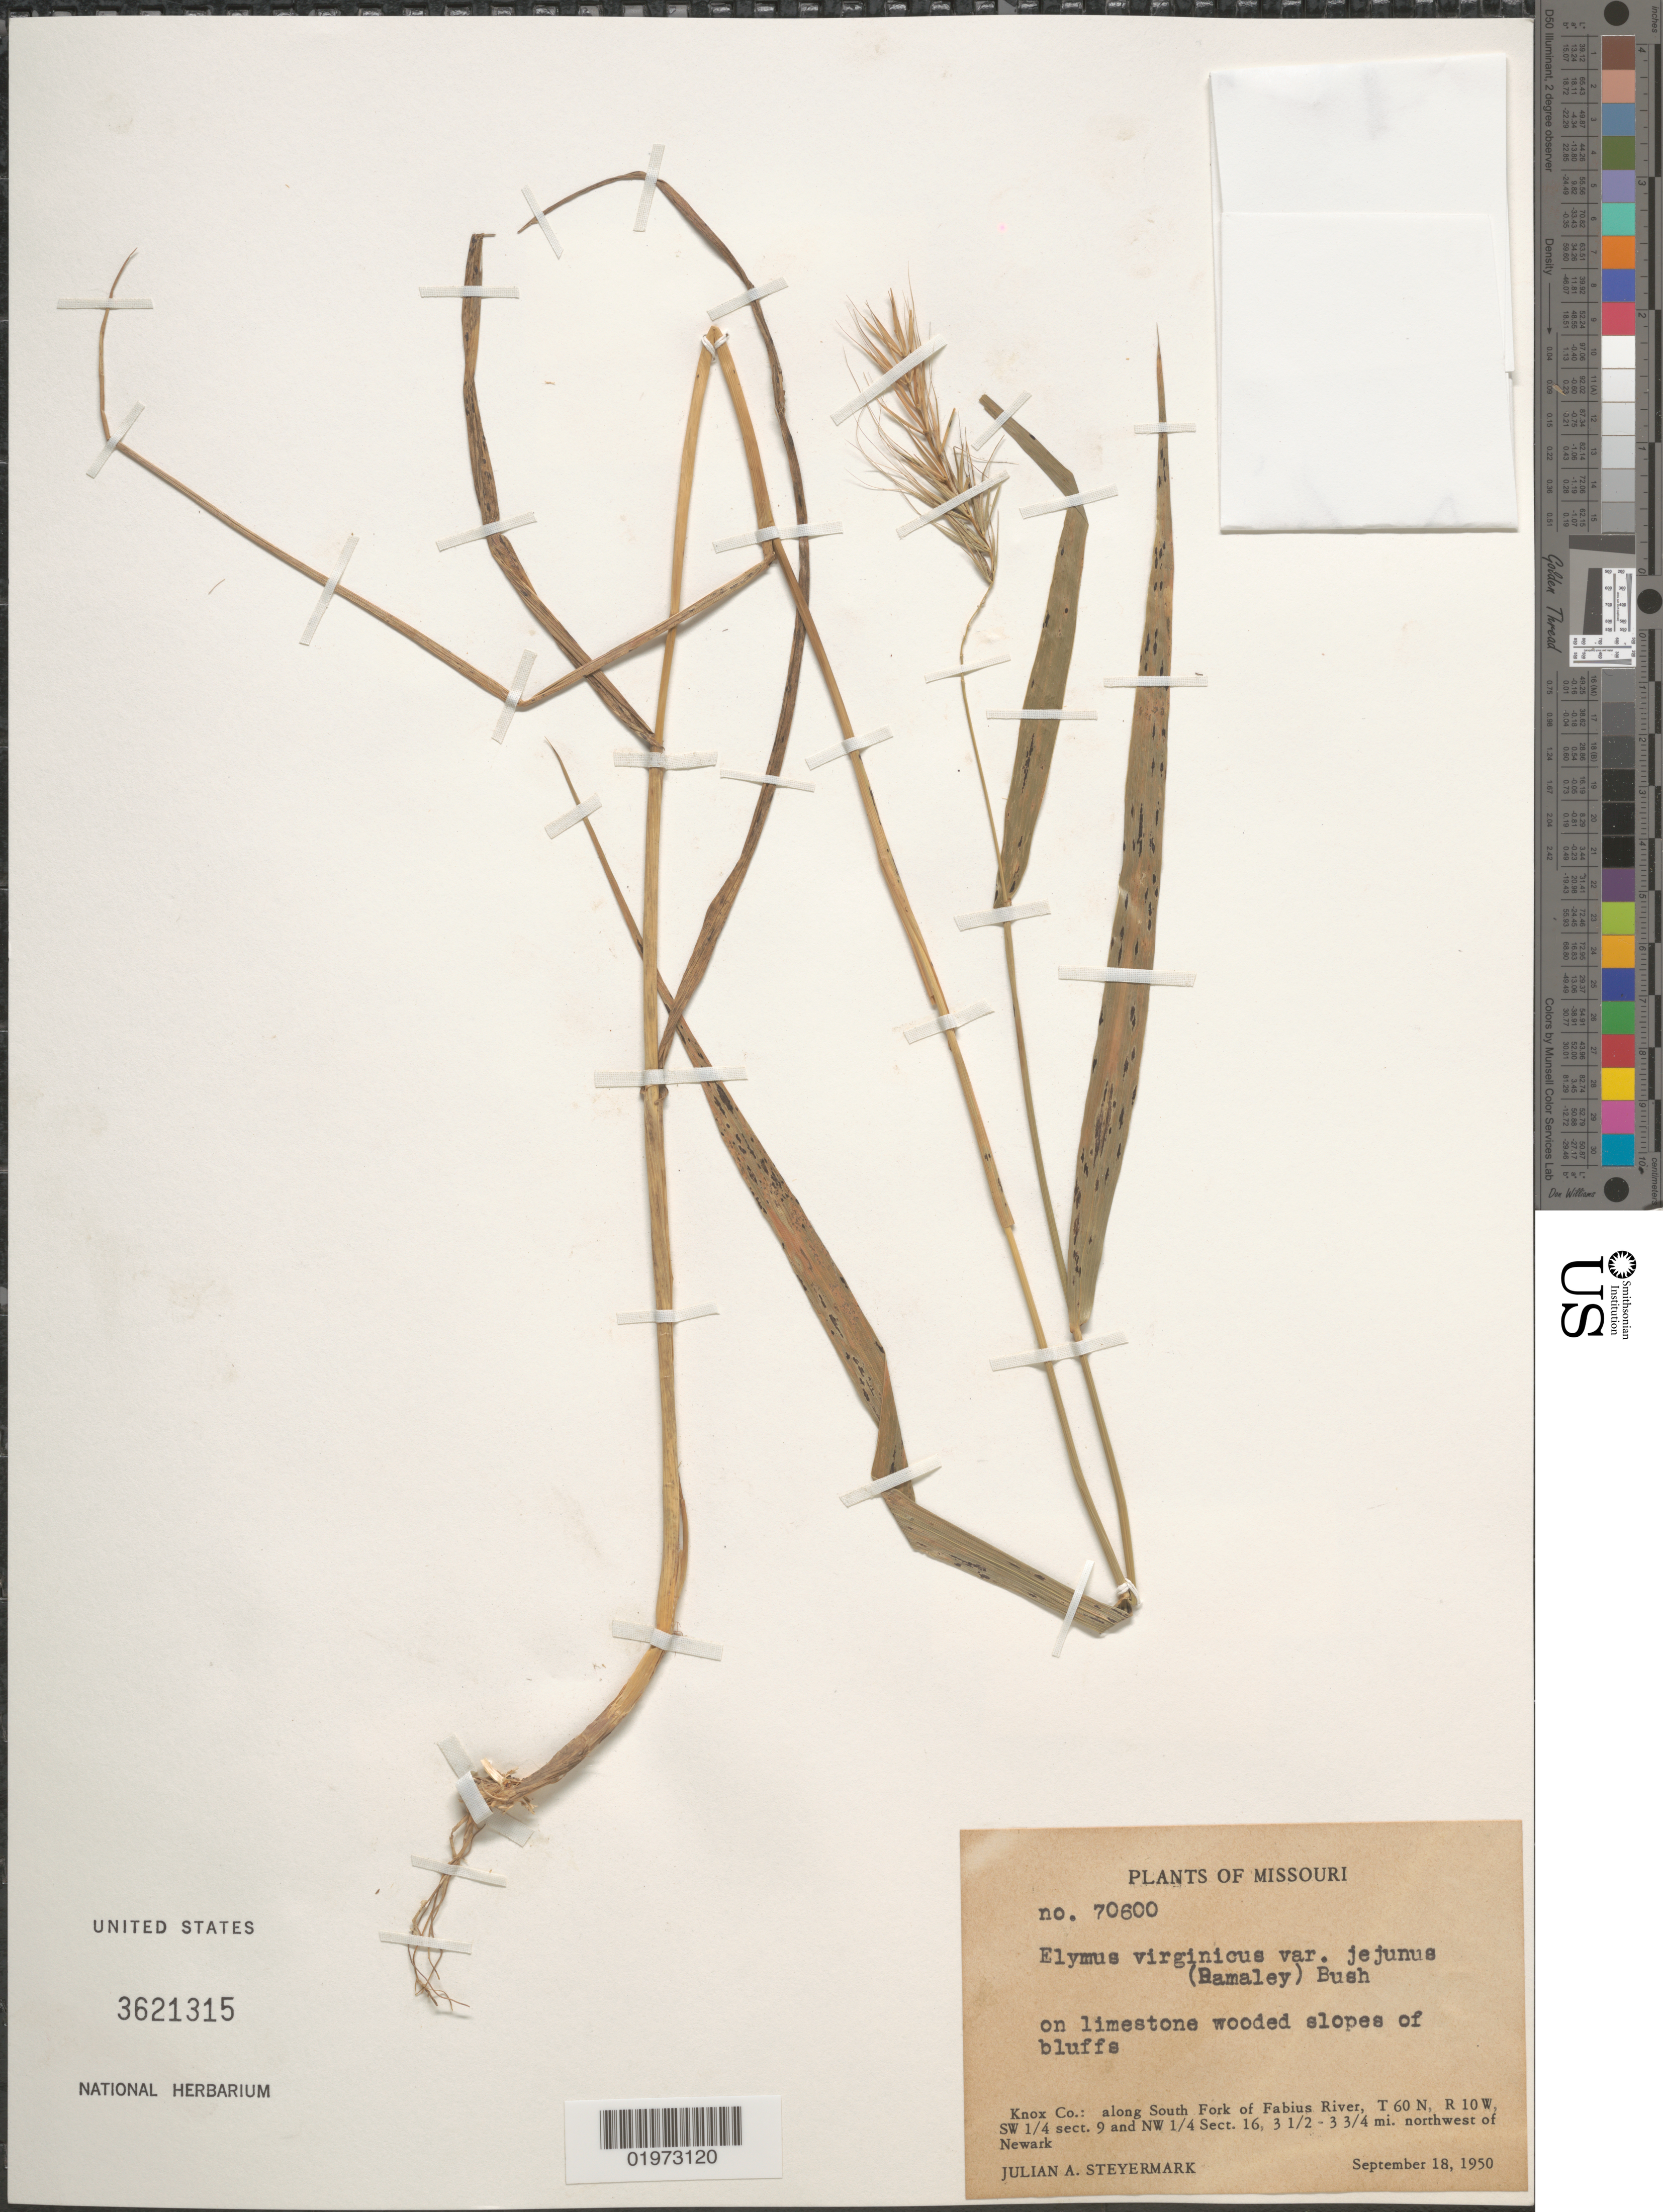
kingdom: Plantae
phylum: Tracheophyta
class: Liliopsida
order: Poales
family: Poaceae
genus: Elymus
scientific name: Elymus virginicus var. virginicus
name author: L.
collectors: J. Steyermark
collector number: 70600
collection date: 1950-09-18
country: United States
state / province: Missouri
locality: On limestone wooded slopes of bluffs. Knox Co.: along South Fork of Fabius River, T 60 N, R 10 W, SW ¼ sect. 9 and NW ¼ Sect. 16, 3½ - 3¾ mi. northwest of Newark.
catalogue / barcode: US 3621315